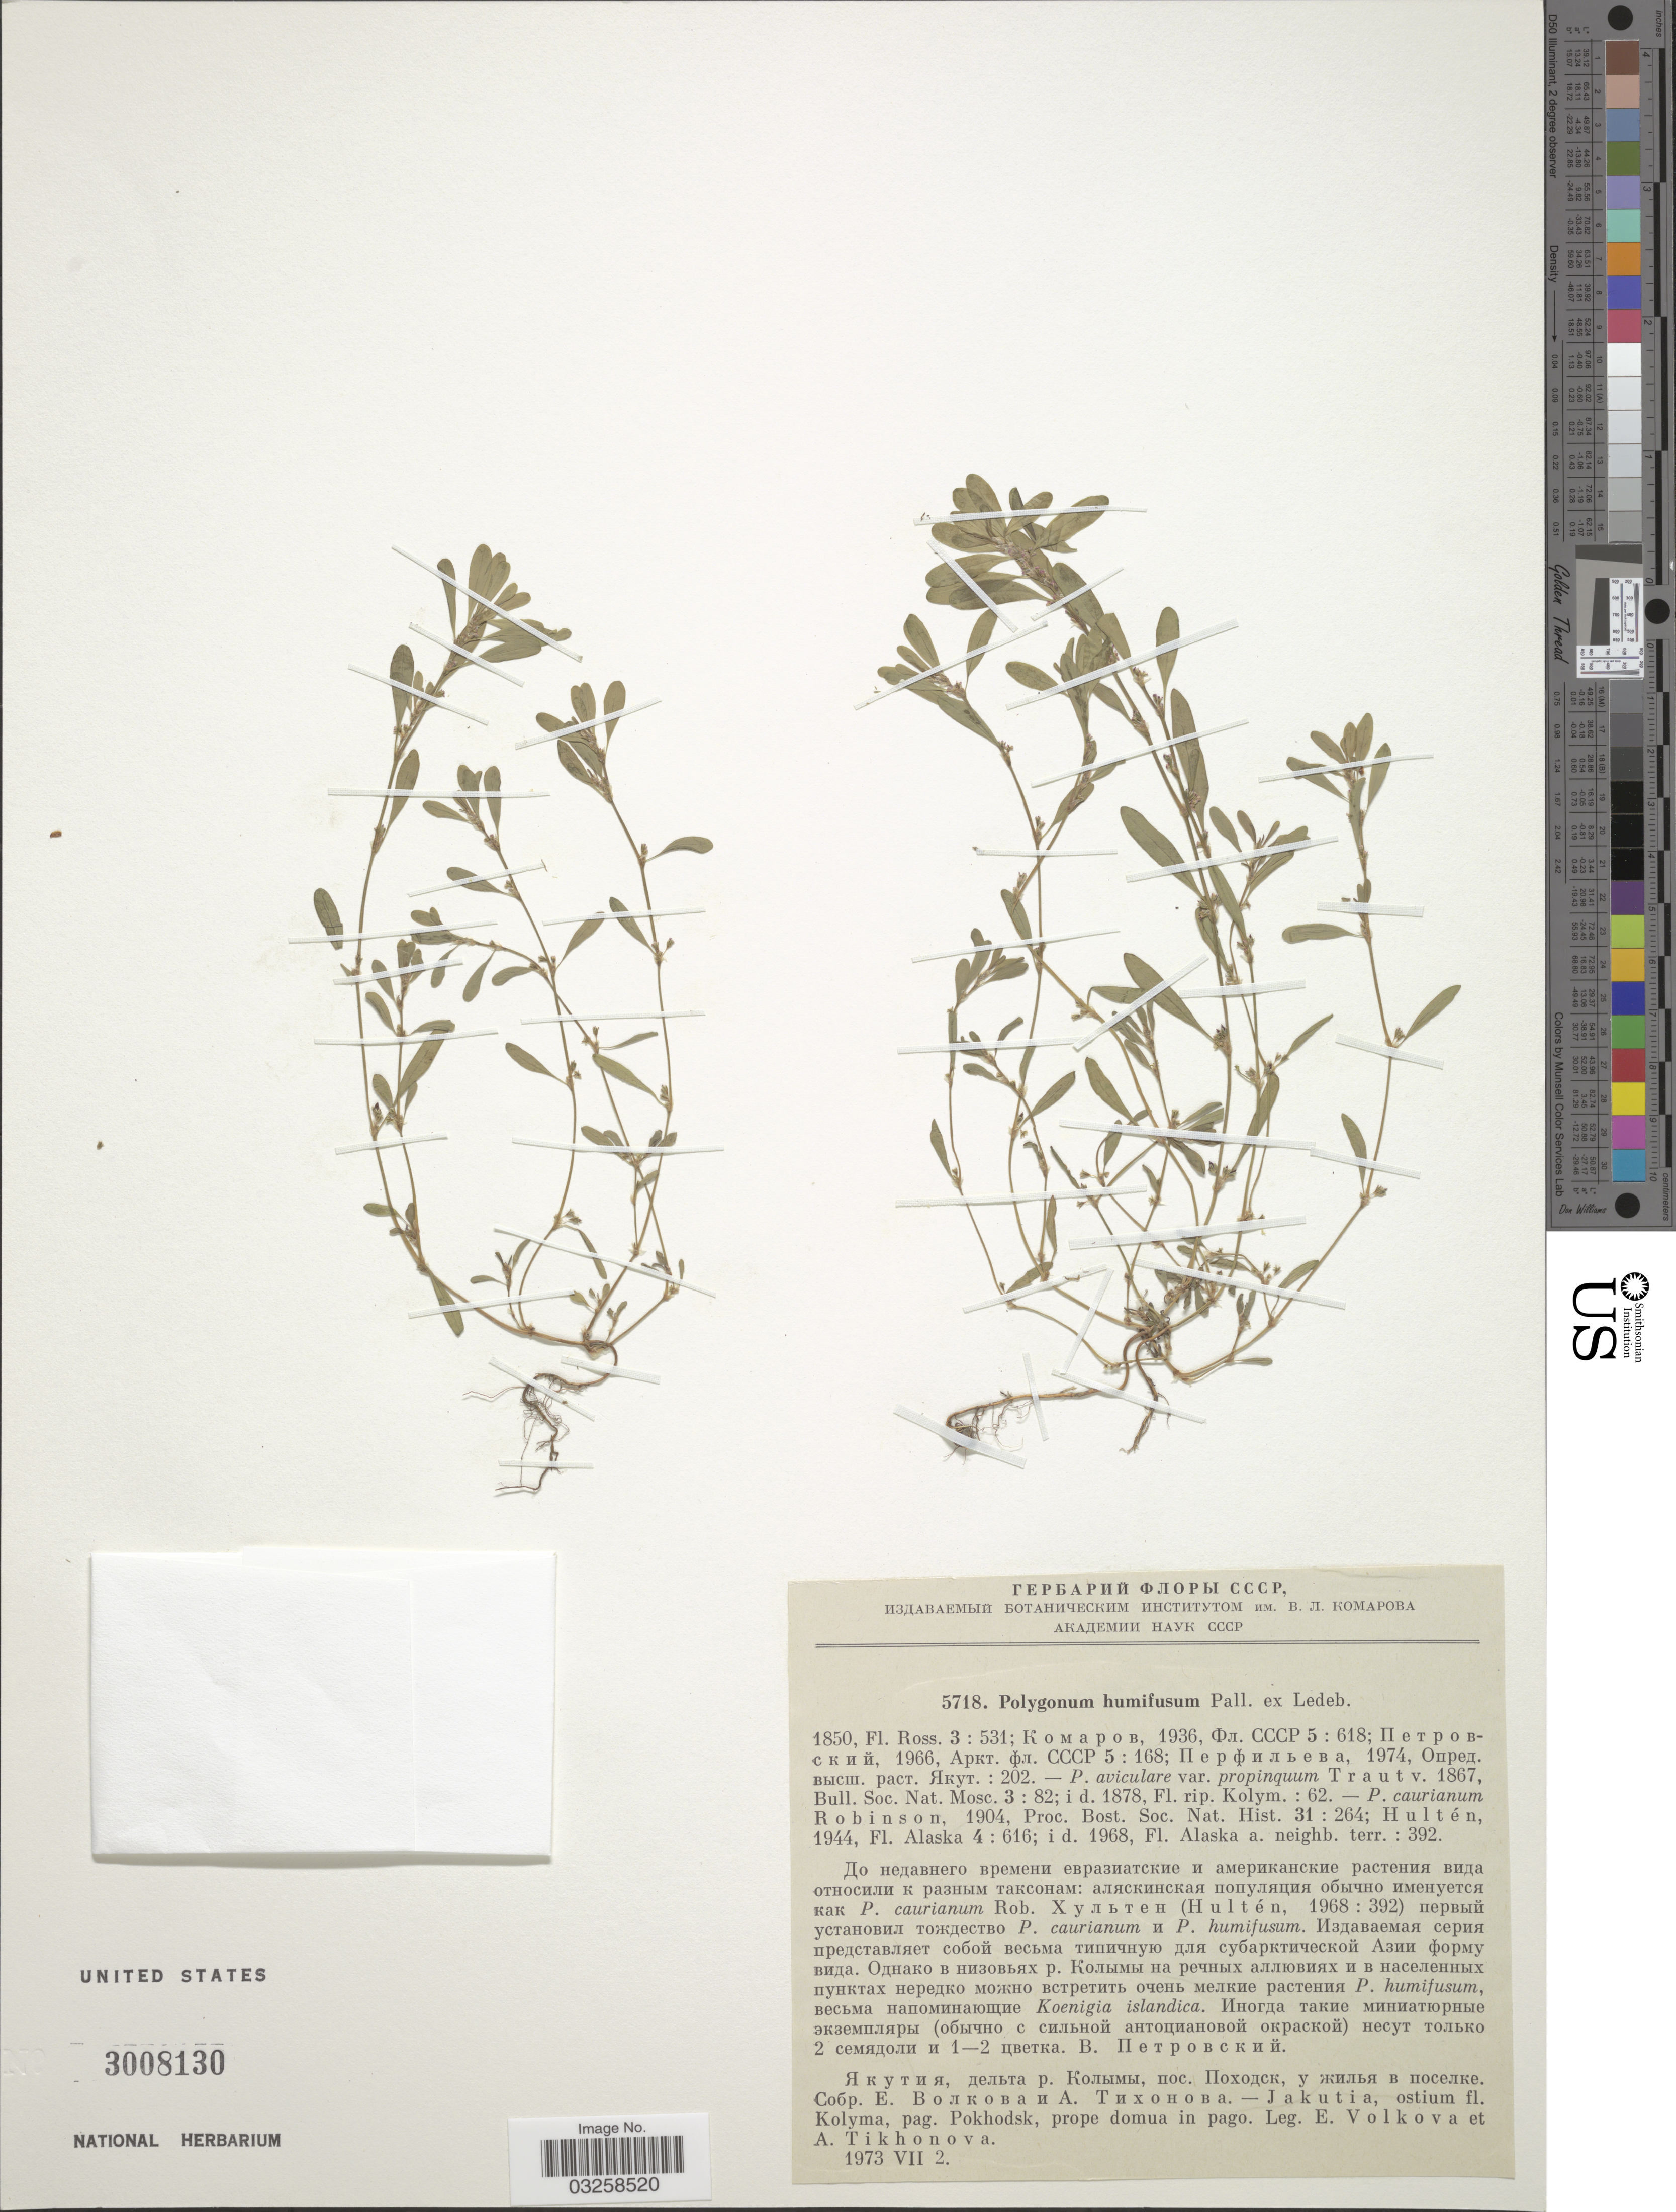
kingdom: Plantae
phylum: Tracheophyta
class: Magnoliopsida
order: Caryophyllales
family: Polygonaceae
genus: Polygonum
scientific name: Polygonum humifusum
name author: C. Merck ex K. Koch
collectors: E. V. Volkova & A. Tikhonova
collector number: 5718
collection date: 1973-07-02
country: Russian Federation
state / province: Sakha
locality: Jakutia, ostium fl. Kolyma, pag. Pokhodsk, prope domua in pago.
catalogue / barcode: US 3008130